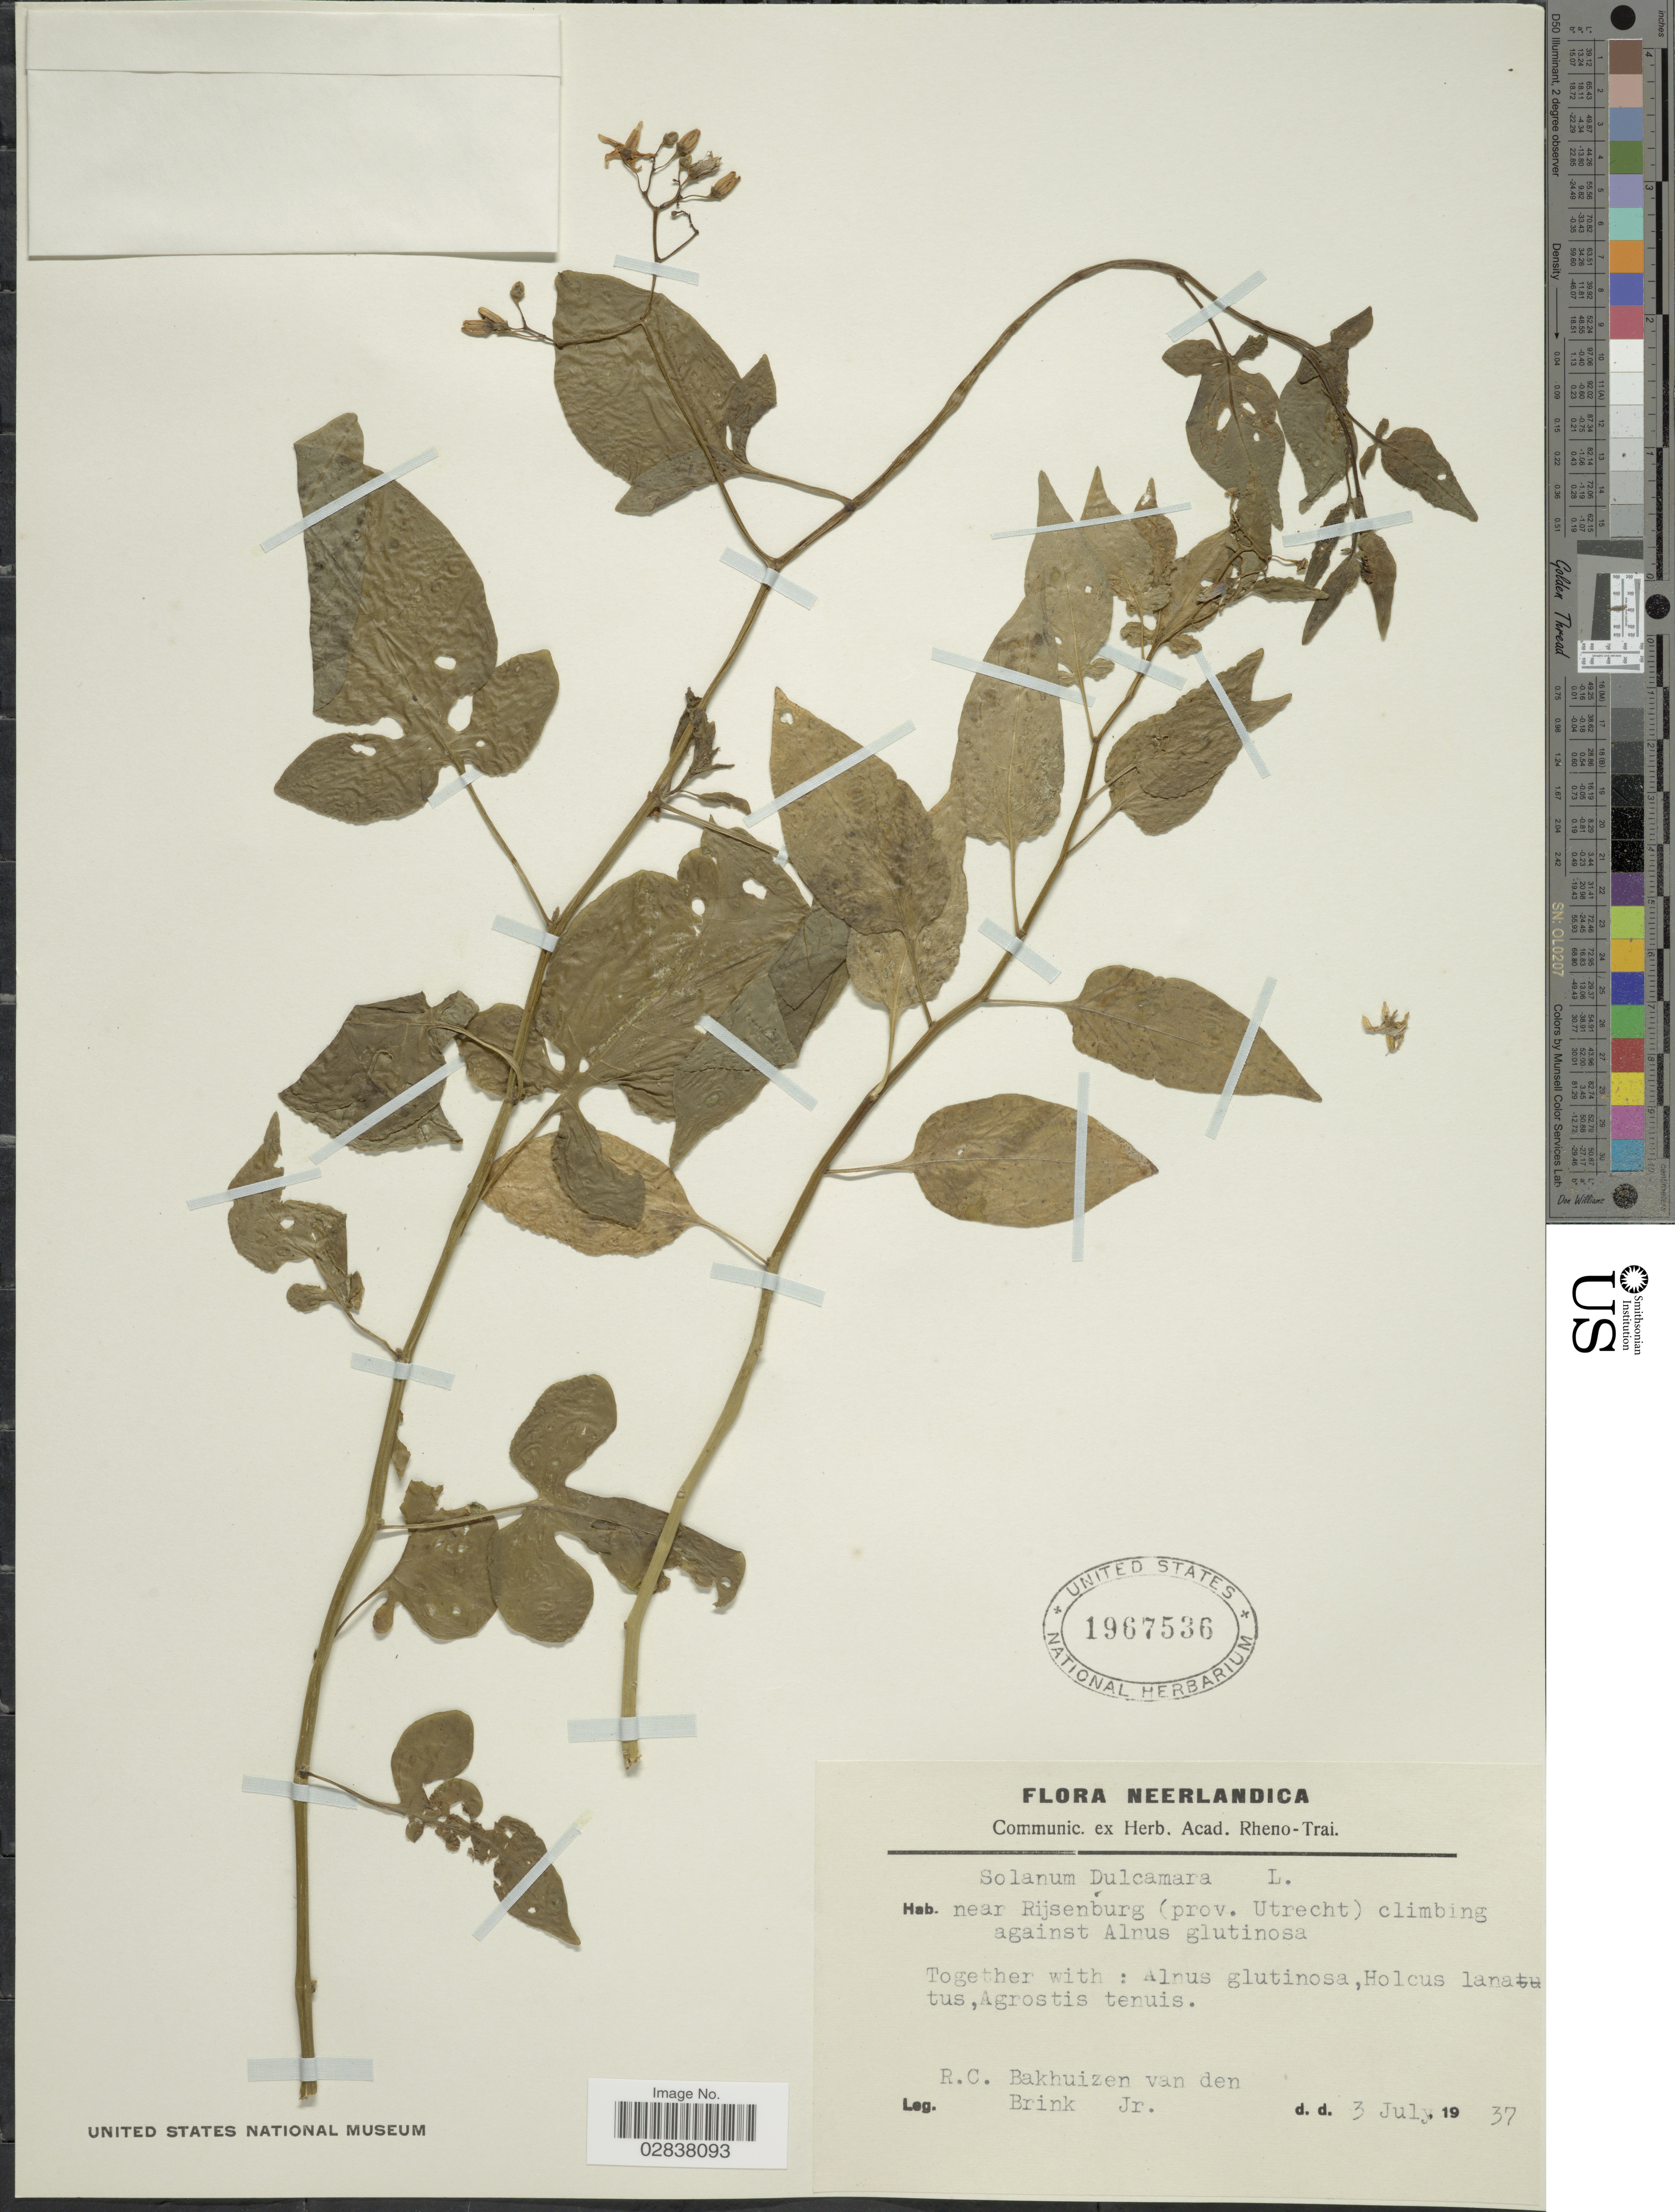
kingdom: Plantae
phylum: Tracheophyta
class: Magnoliopsida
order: Solanales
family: Solanaceae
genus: Solanum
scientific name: Solanum dulcamara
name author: L.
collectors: R. C. Bakhuizen van den Brink Jr.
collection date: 1937-07-03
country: Netherlands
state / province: Utrecht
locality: Near Rijsenburg climbing against Alnus glutinosa.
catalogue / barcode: US 1967536